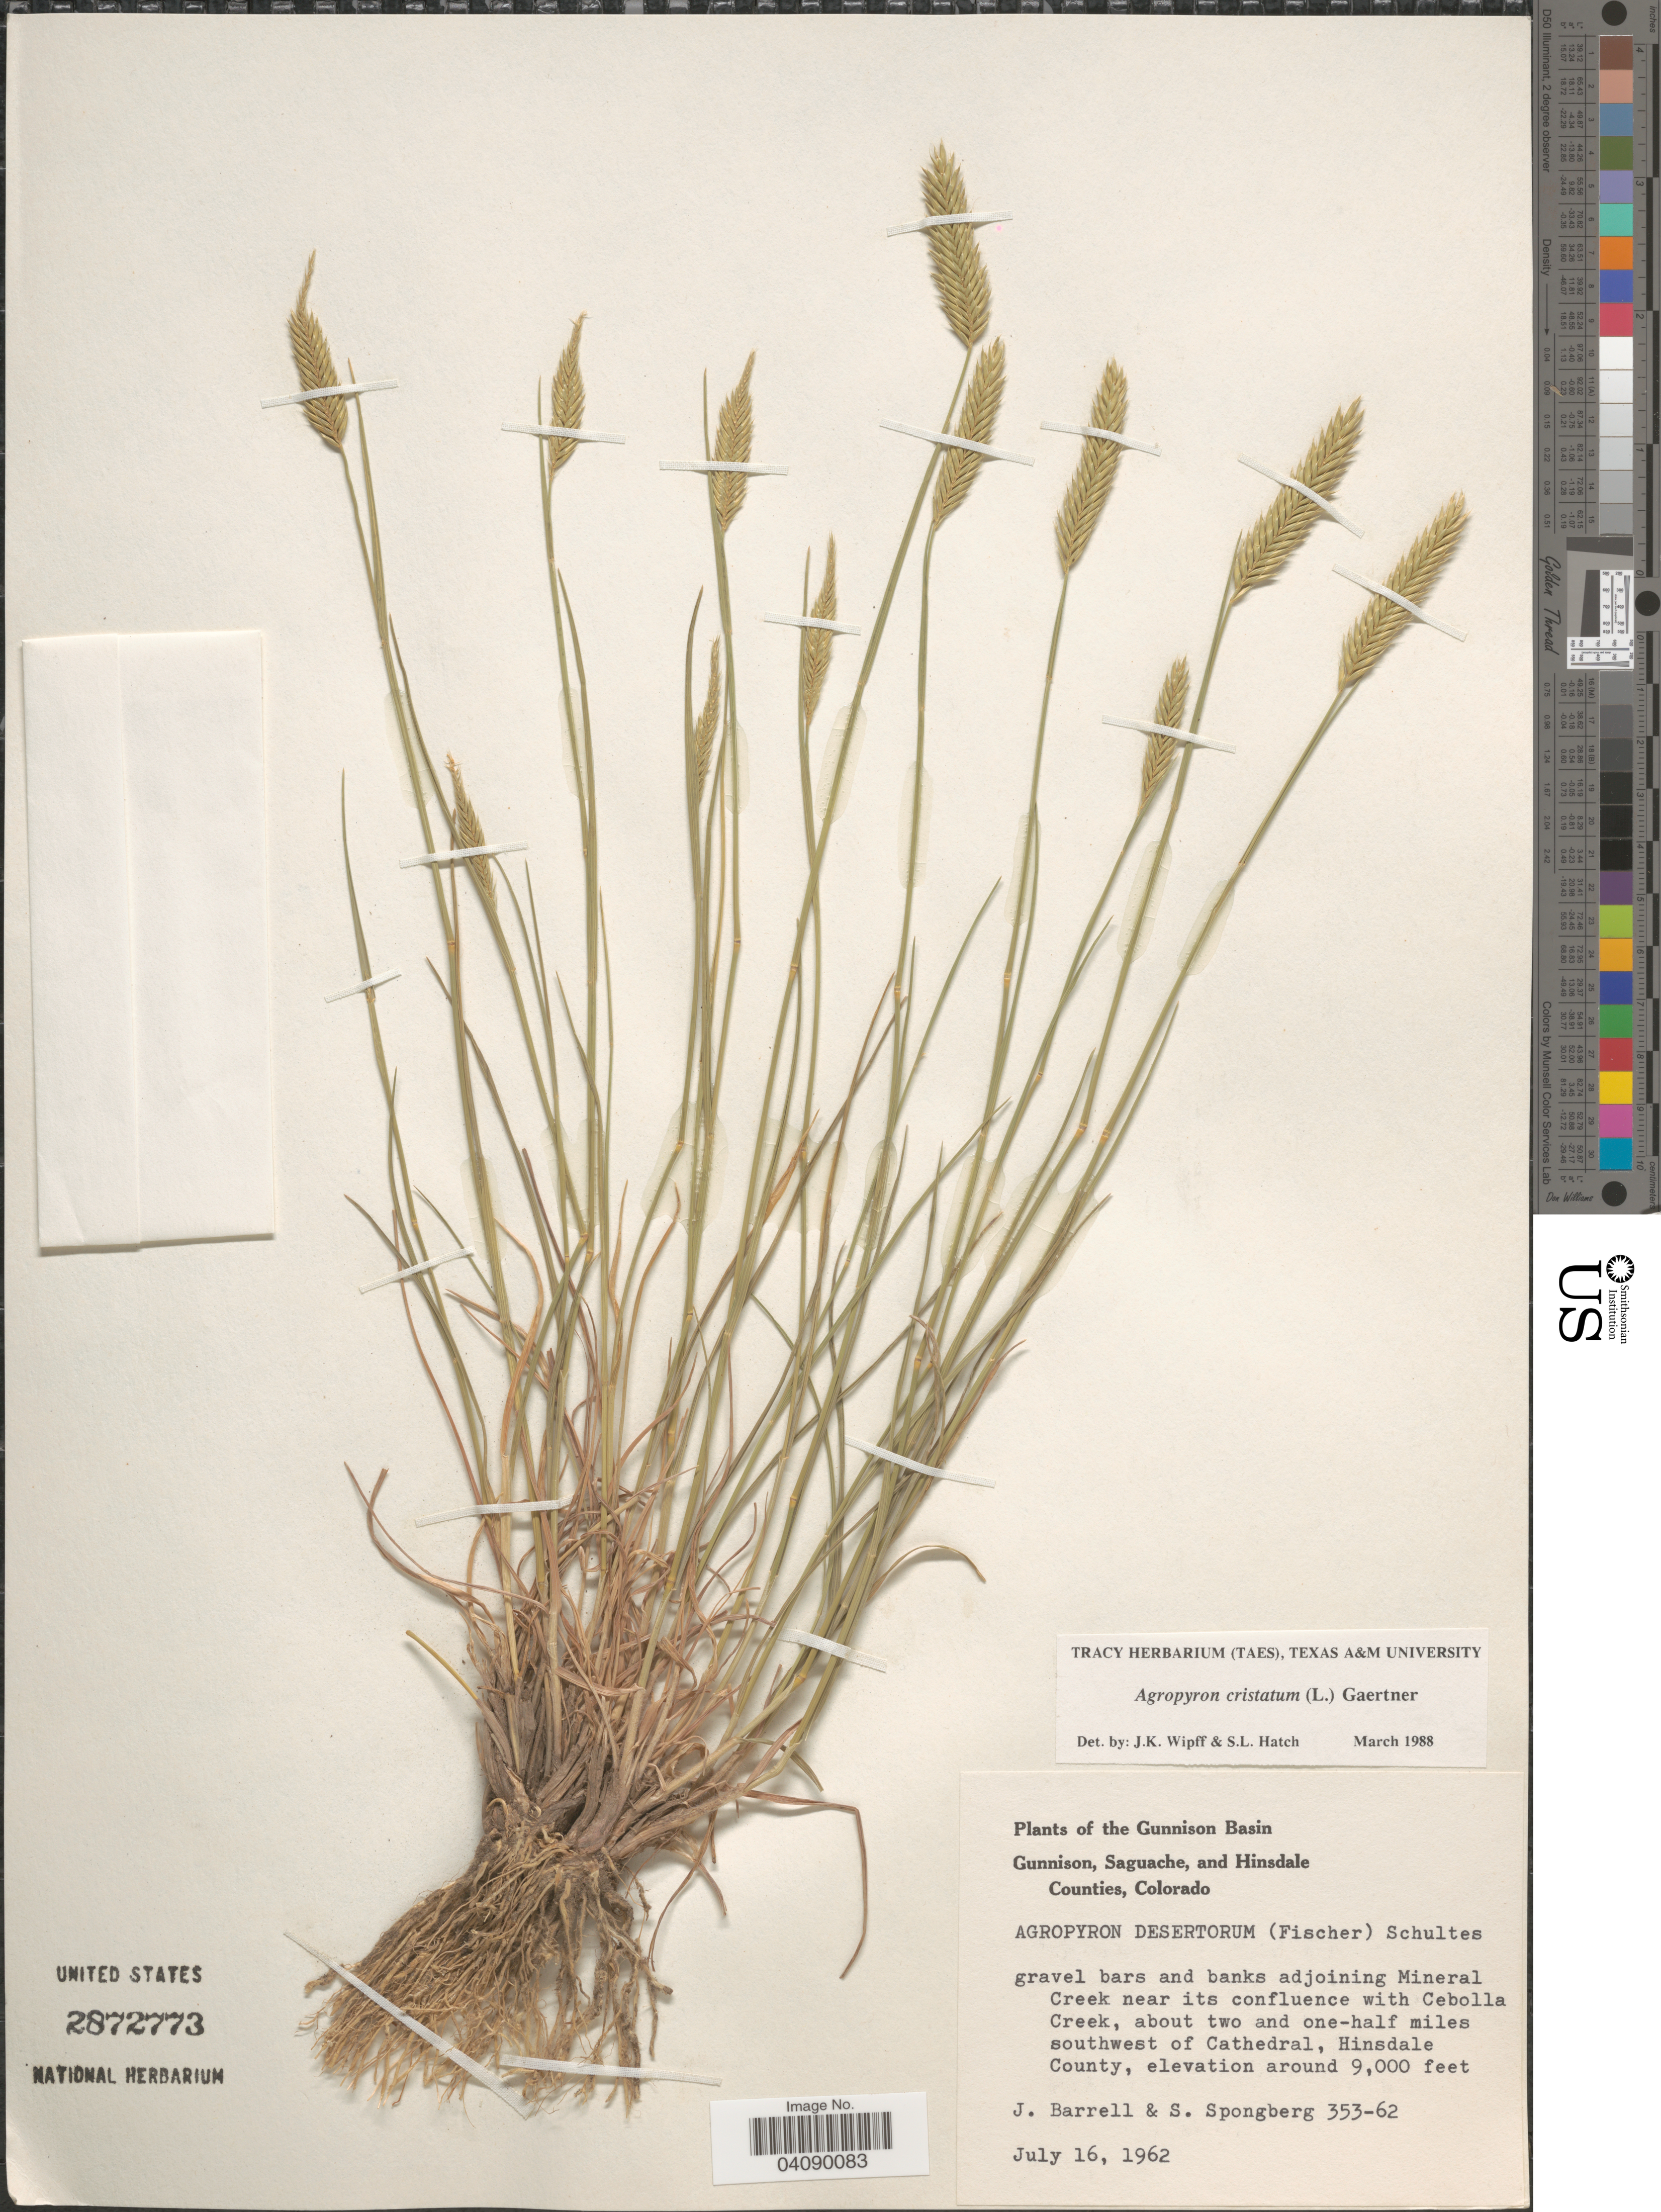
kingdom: Plantae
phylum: Tracheophyta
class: Liliopsida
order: Poales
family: Poaceae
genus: Agropyron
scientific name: Agropyron cristatum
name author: (L.) Gaertn.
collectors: J. Barrell & S. A.Spongberg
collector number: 353-62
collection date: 1962-07-16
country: United States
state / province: Colorado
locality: The Gunnison Basin. Gravel bars and banks adjoining Mineral Creek near its confluence with Cebolla Creek, about two and one-half miles southwest of Cathedral, Hinsdale County.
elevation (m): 2743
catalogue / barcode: US 2872773